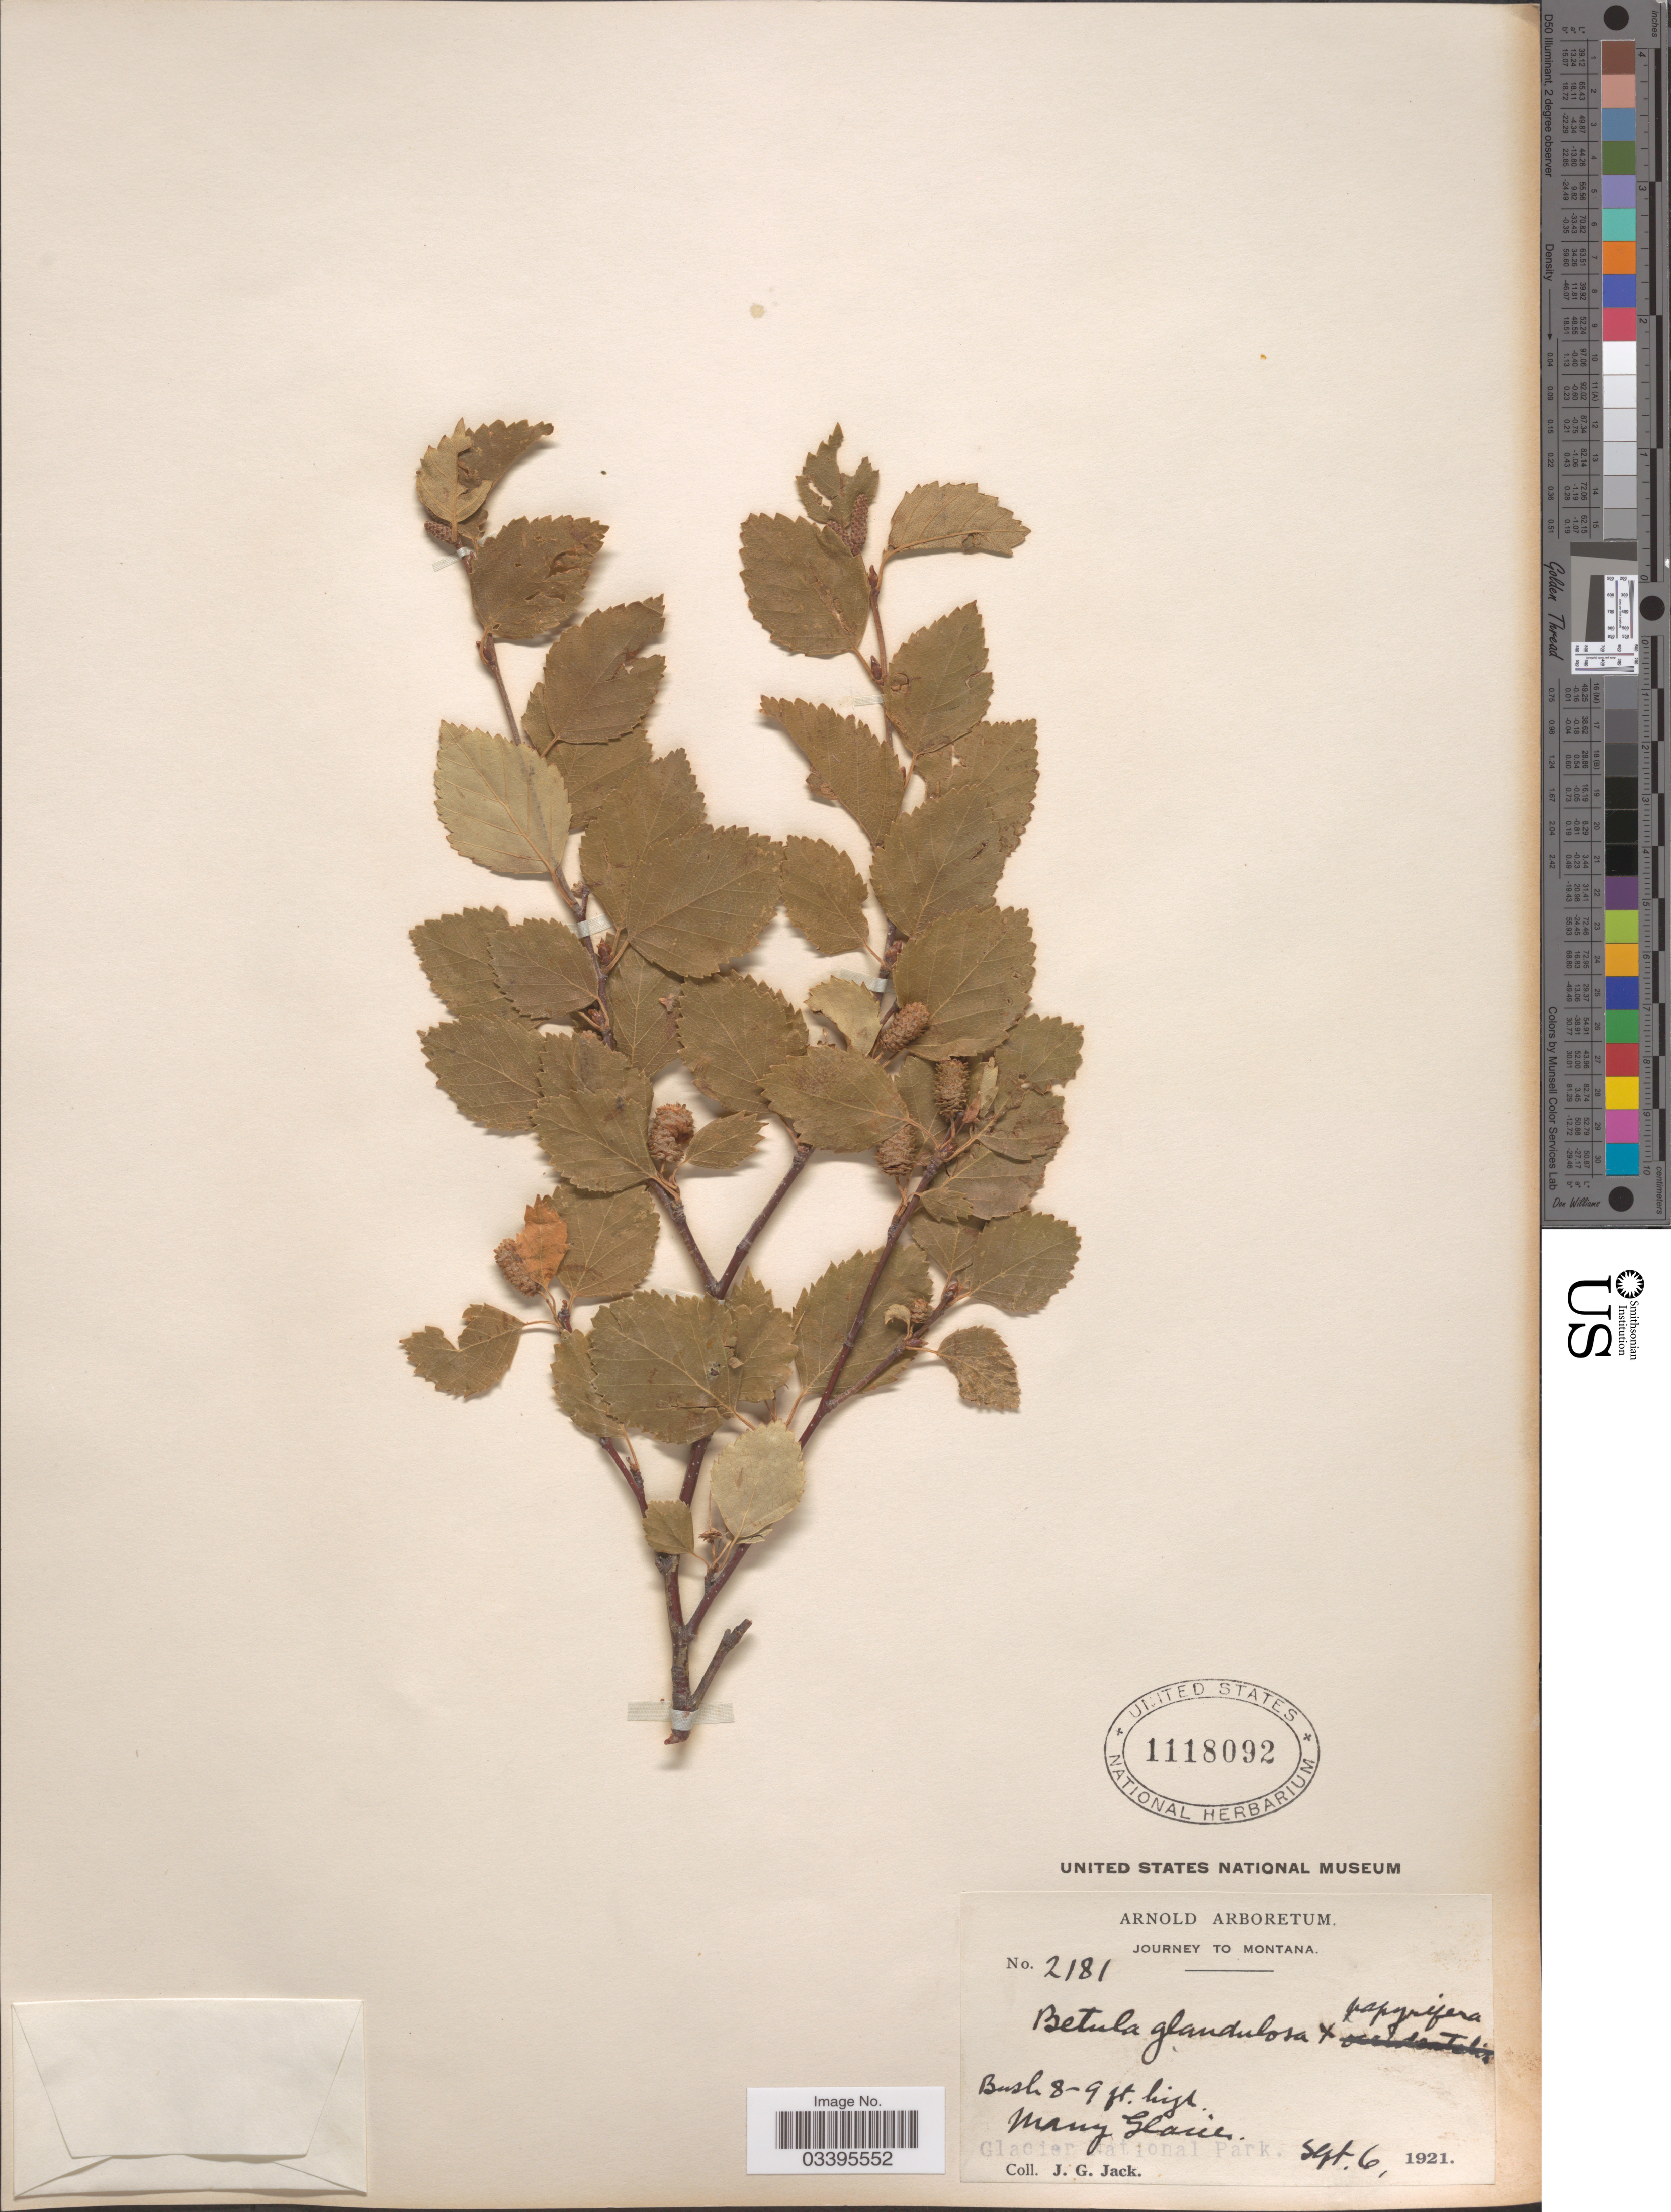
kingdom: Plantae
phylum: Tracheophyta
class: Magnoliopsida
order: Fagales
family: Betulaceae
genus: Betula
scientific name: Betula glandulosa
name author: Michx.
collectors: J. G. Jack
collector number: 2181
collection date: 1921-09-06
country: United States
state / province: Montana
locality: Many Glacier. Glacier National Park.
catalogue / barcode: US 1118092